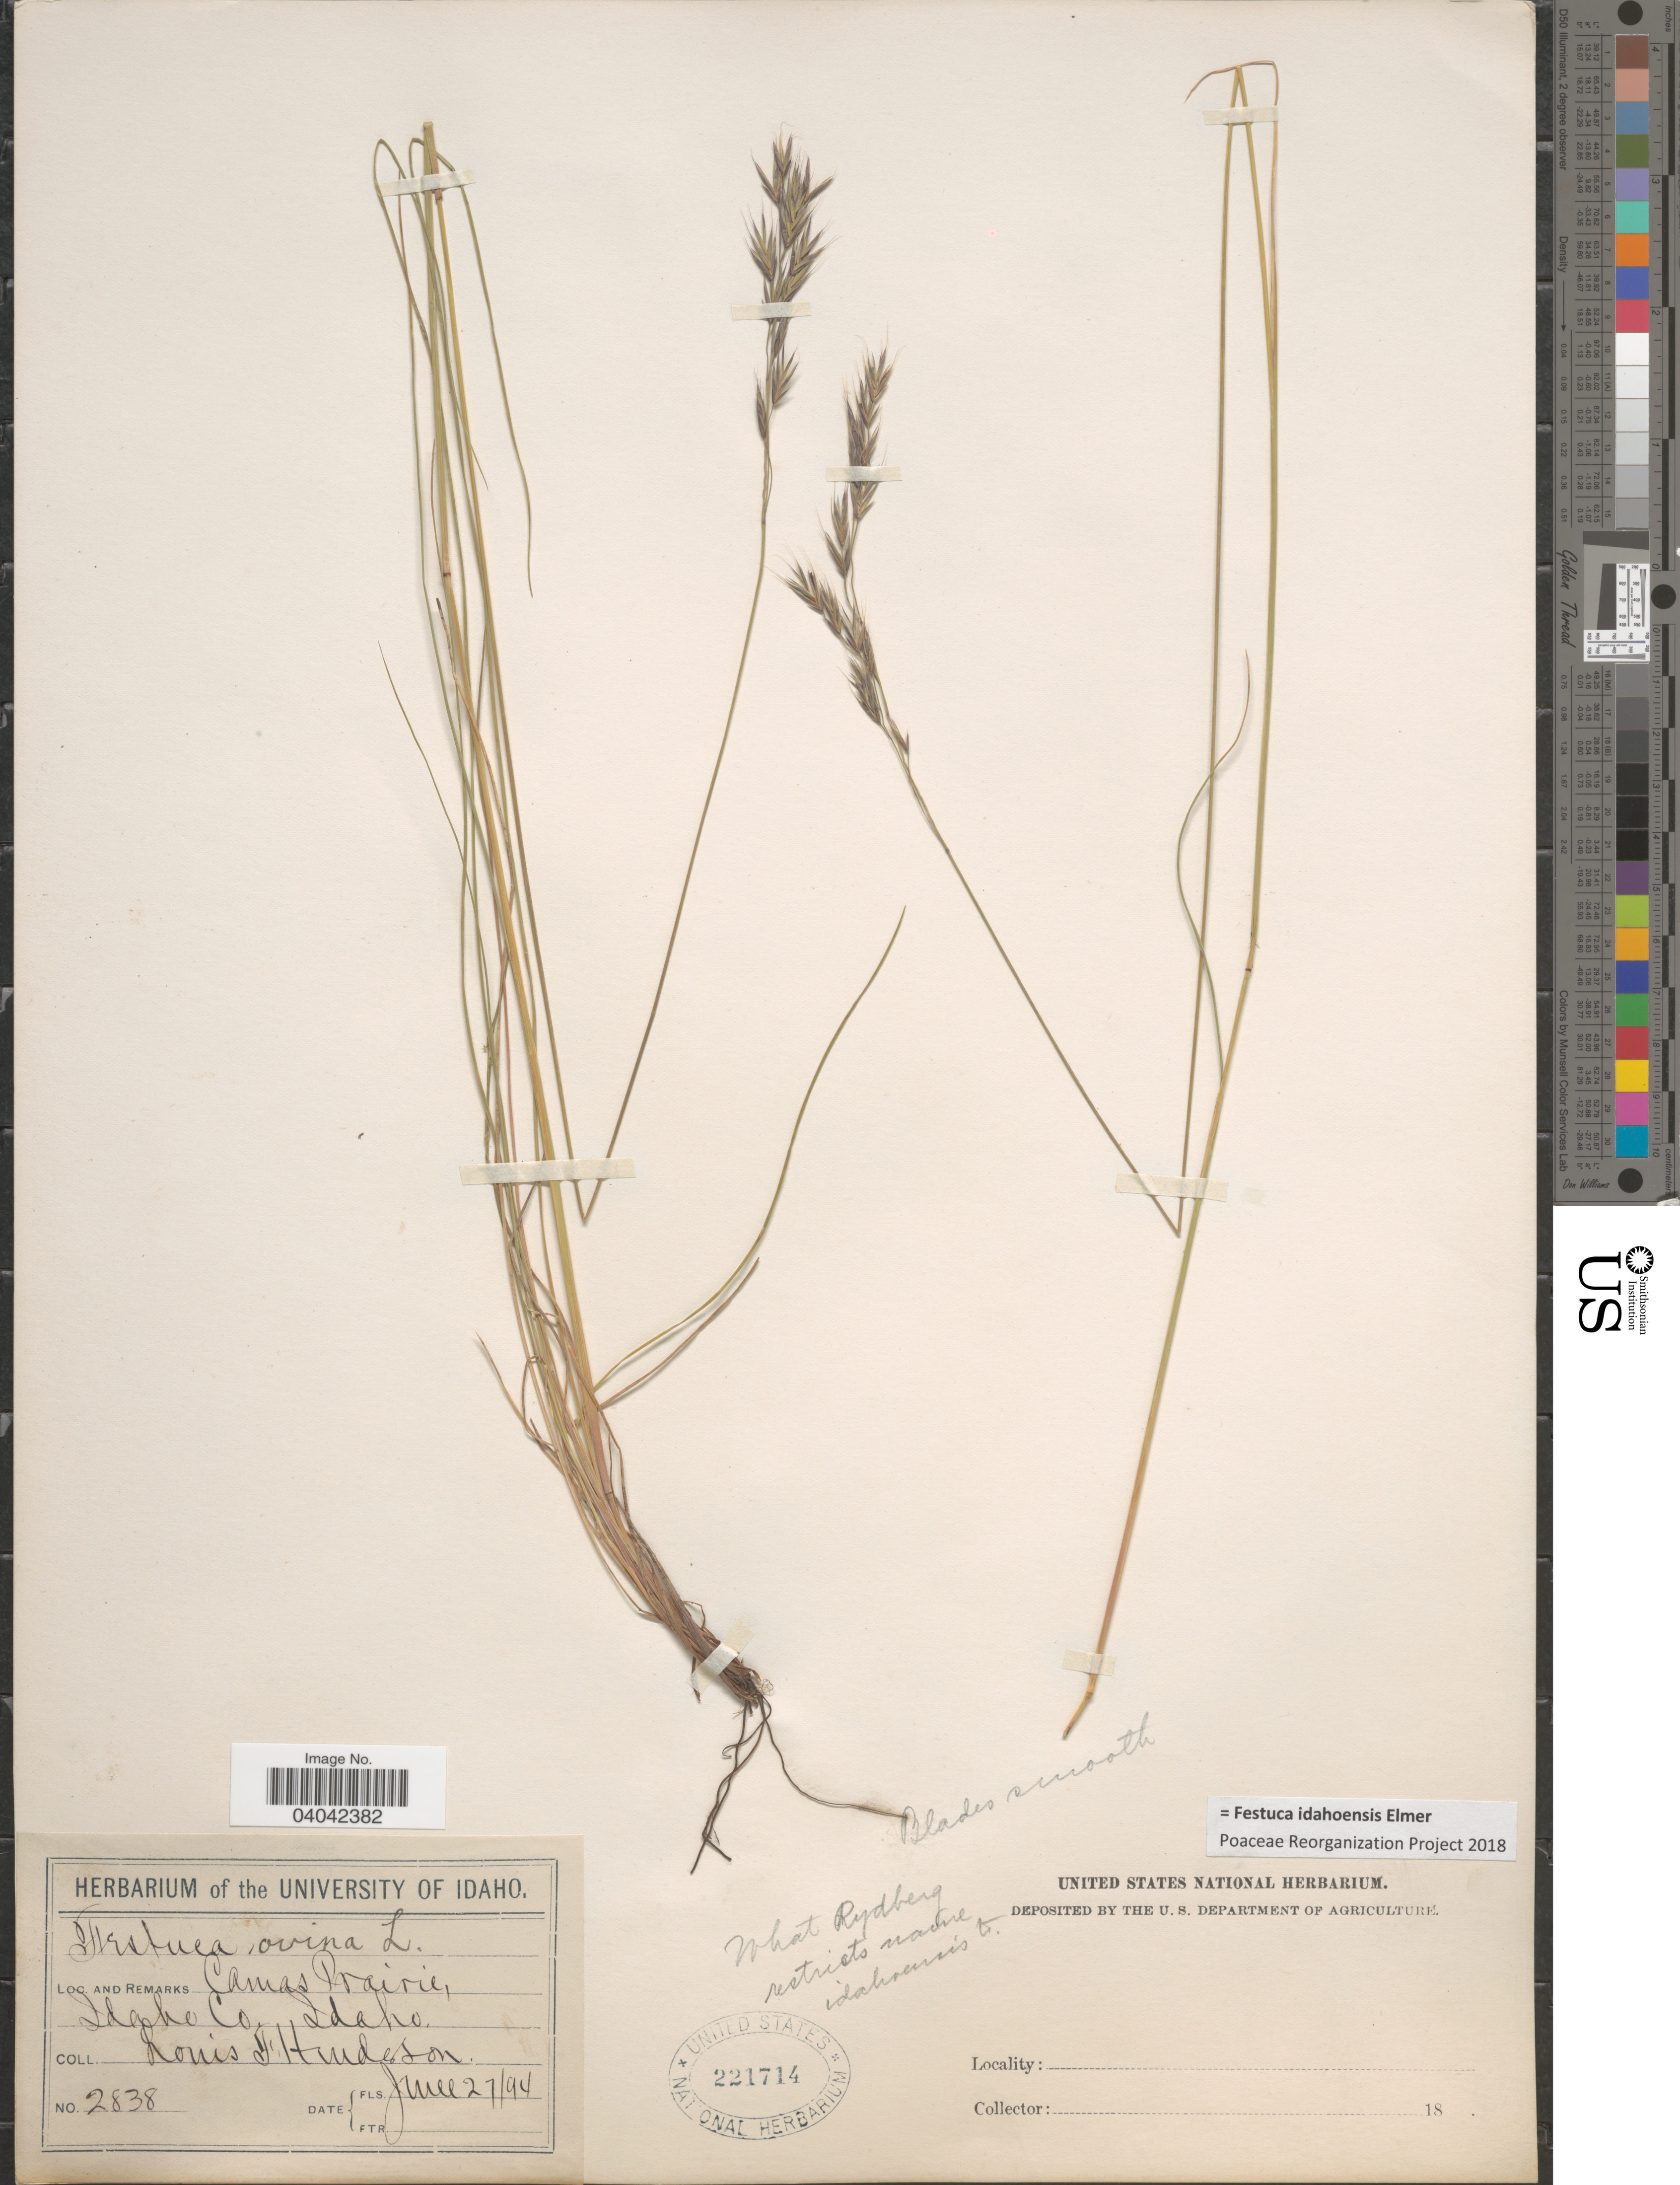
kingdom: Plantae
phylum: Tracheophyta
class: Liliopsida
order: Poales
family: Poaceae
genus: Festuca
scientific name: Festuca idahoensis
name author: Elmer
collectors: L. Henderson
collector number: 2838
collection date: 1894-06-27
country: United States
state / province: Idaho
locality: Camas Prairie, Idaho Co.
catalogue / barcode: US 221714